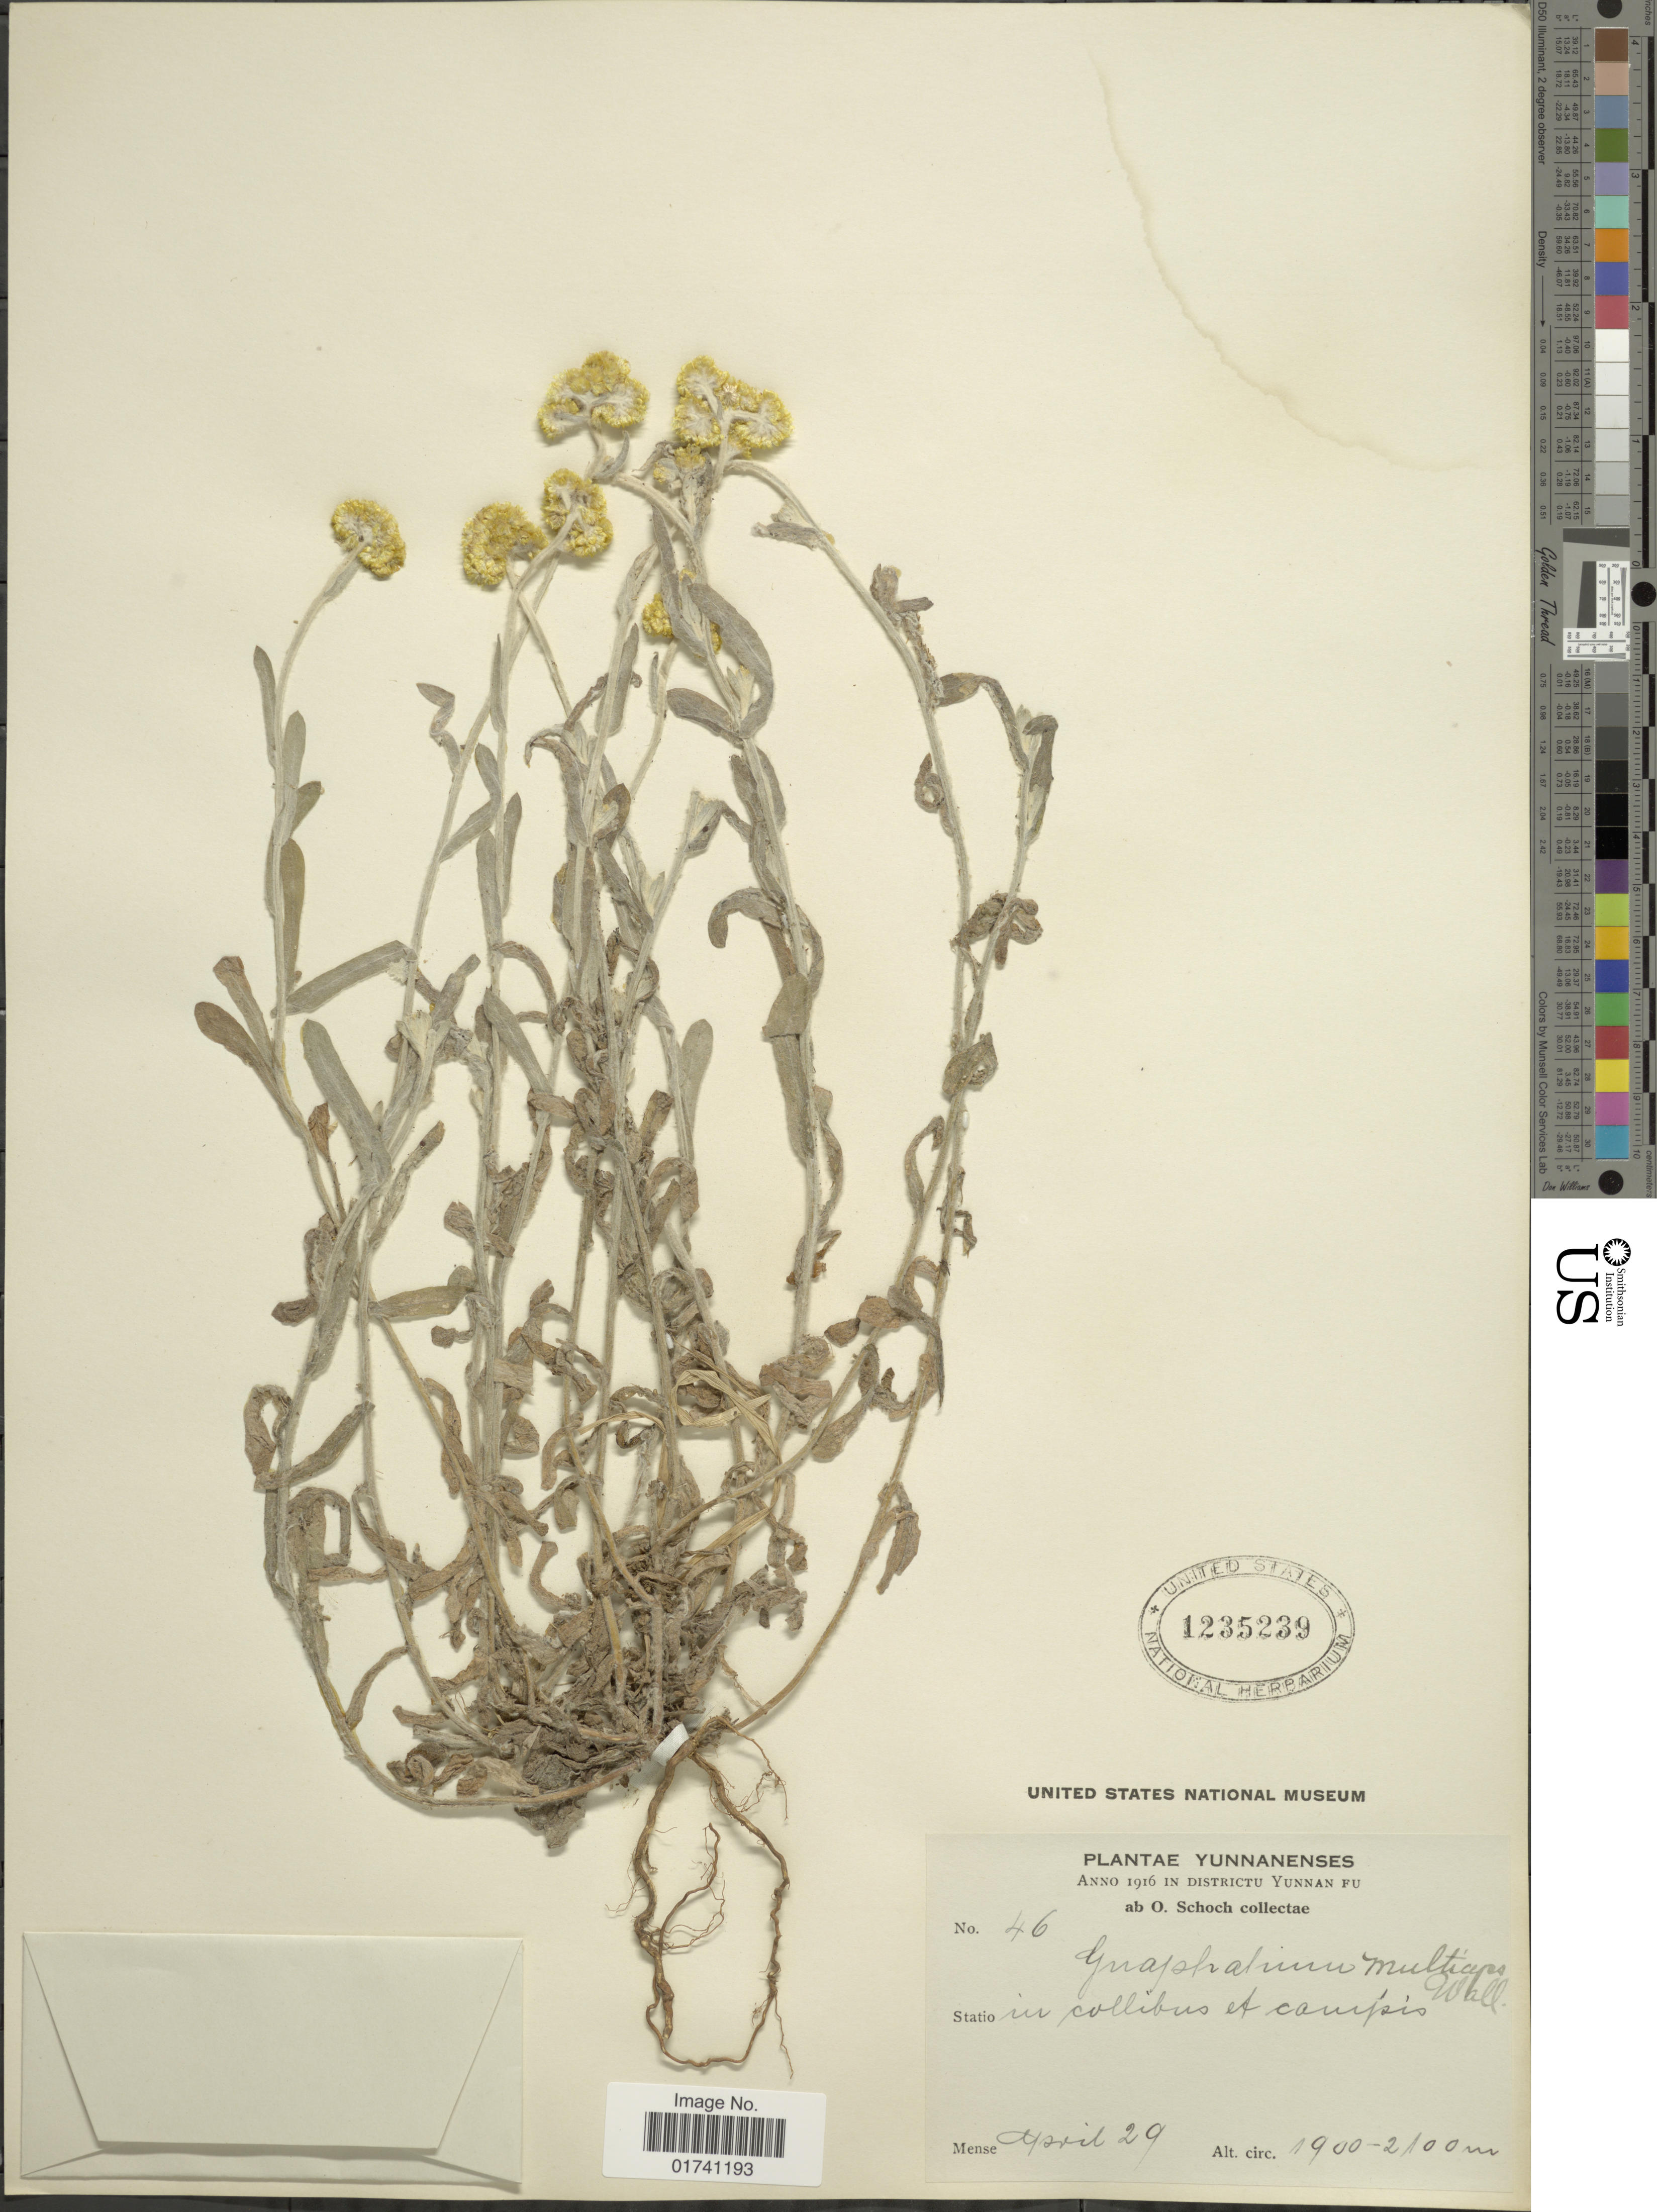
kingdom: Plantae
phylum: Tracheophyta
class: Magnoliopsida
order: Asterales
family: Asteraceae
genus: Laphangium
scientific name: Laphangium affine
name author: (D. Don) Tzvelev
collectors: O. Schoch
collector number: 46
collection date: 1916-04-29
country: China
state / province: Yunnan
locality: In collibus in campis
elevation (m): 1900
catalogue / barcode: US 1235239